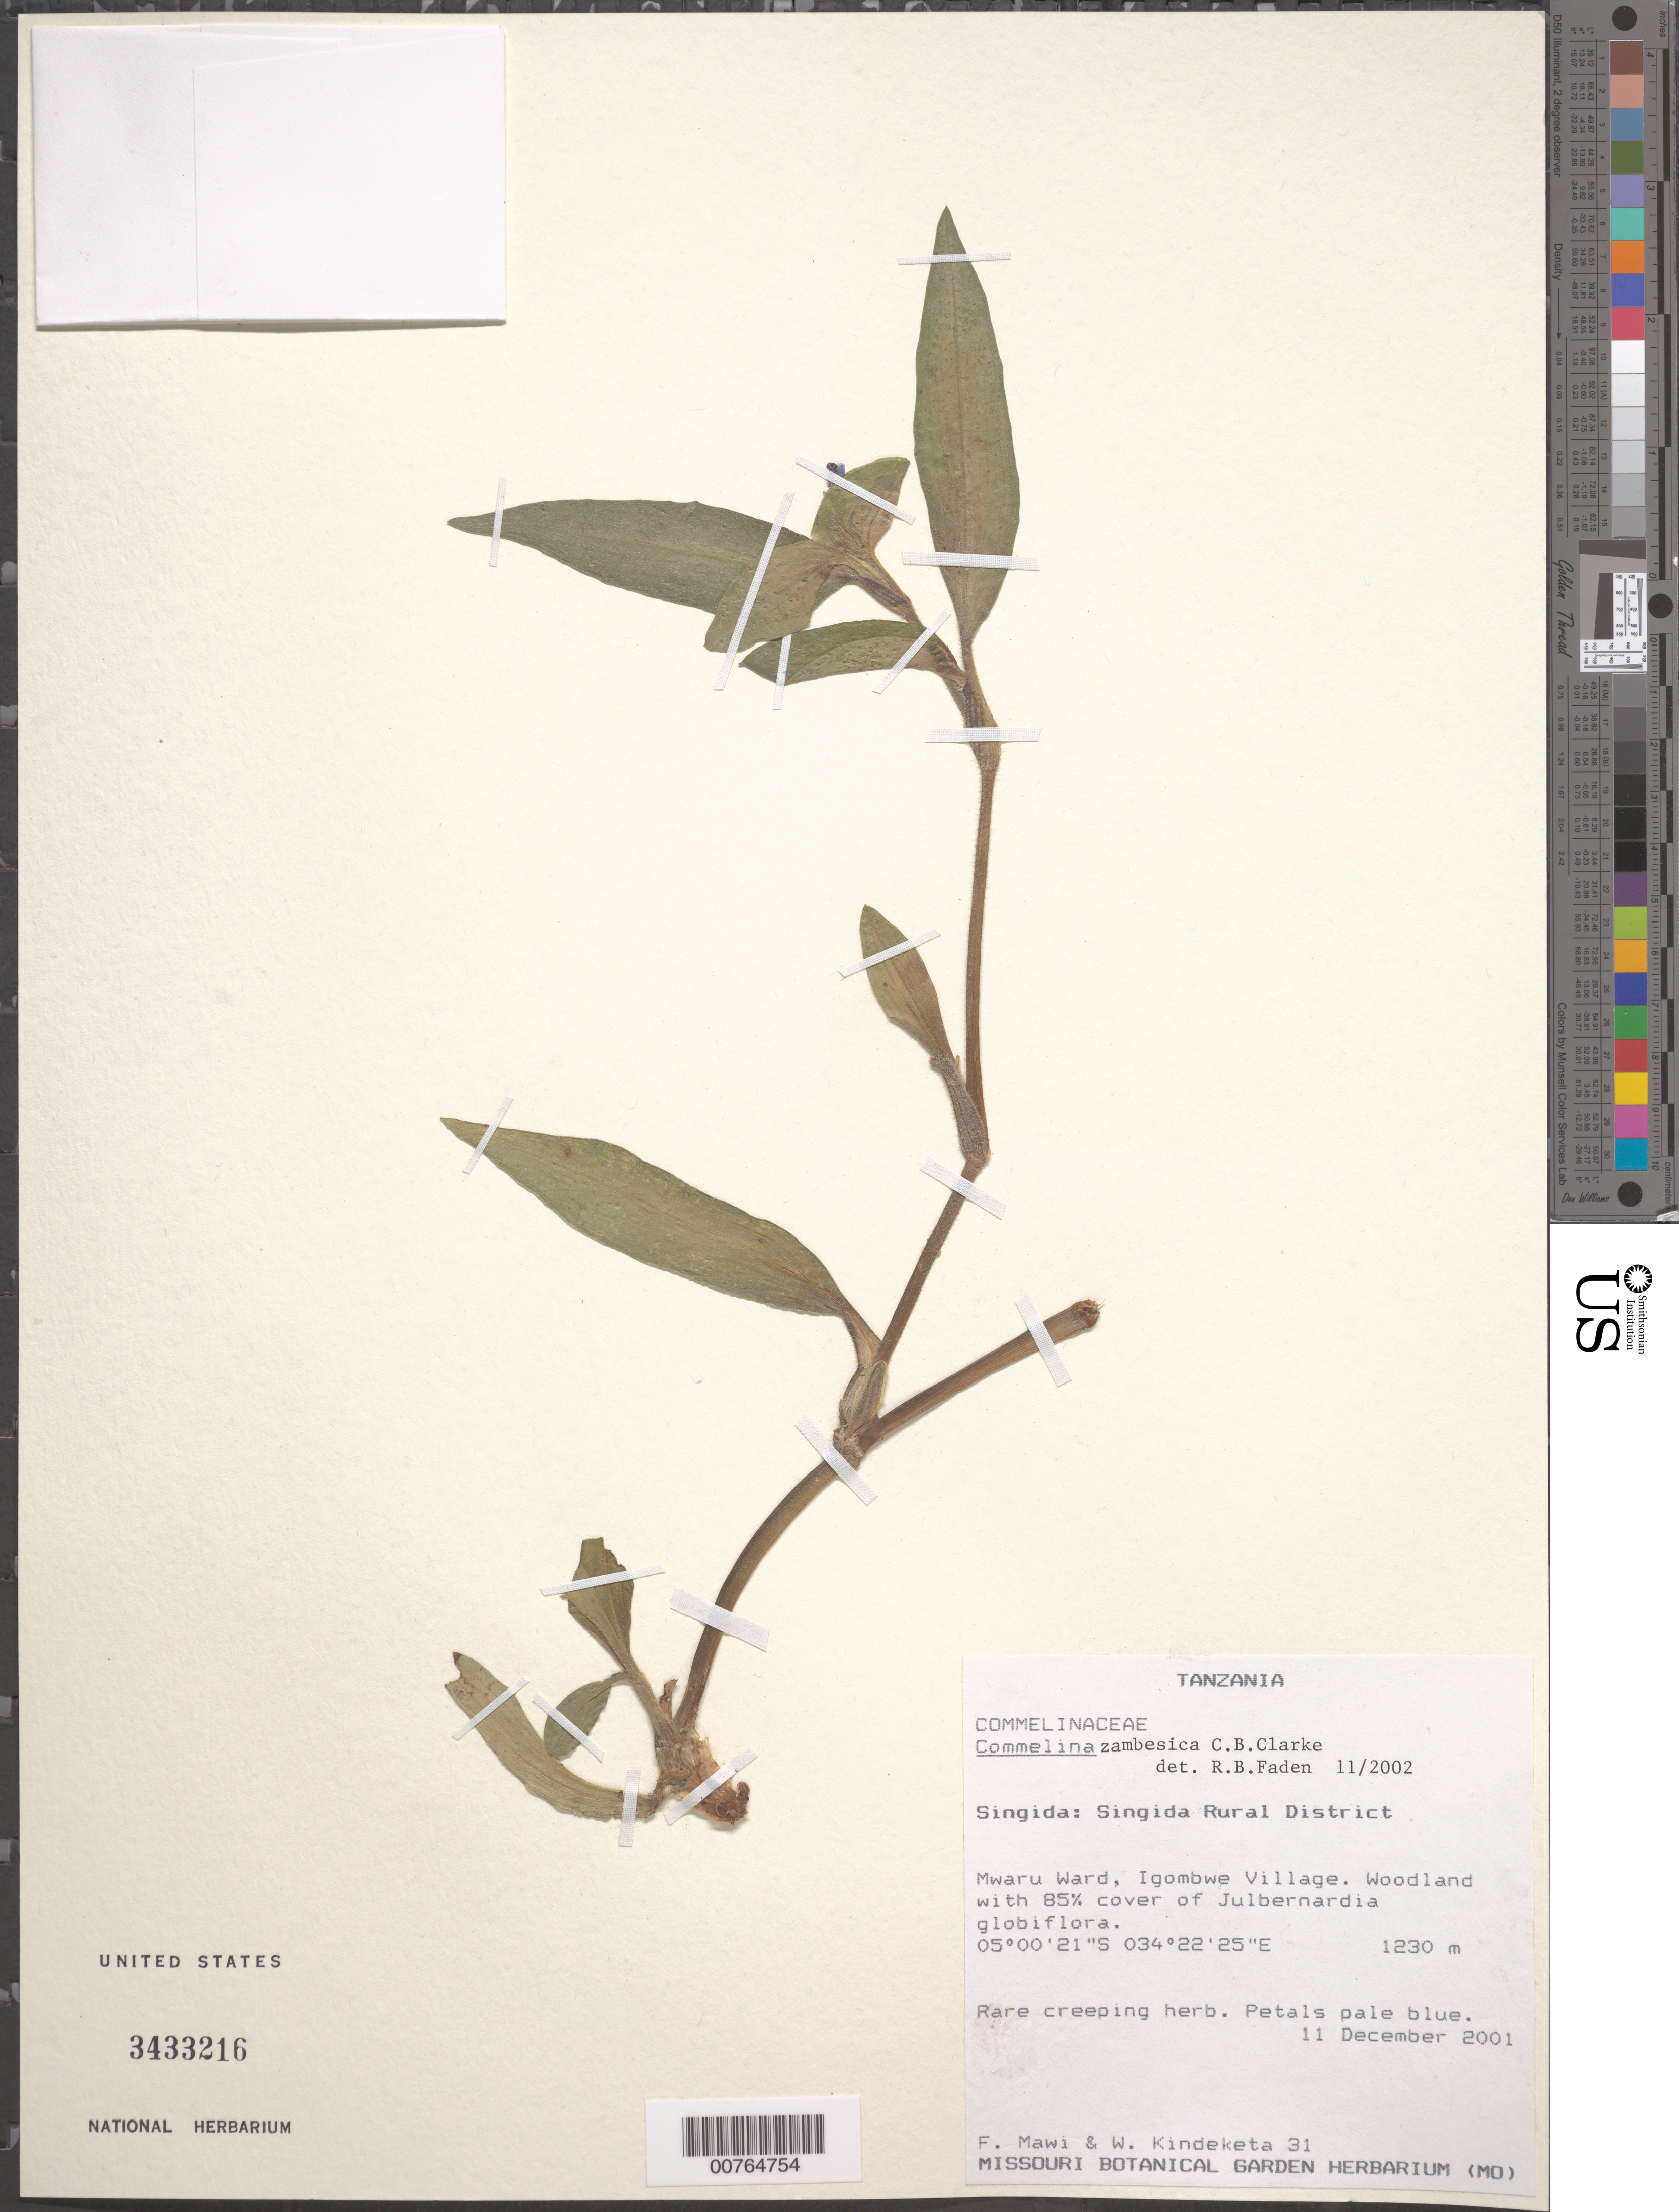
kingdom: Plantae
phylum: Tracheophyta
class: Liliopsida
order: Commelinales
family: Commelinaceae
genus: Commelina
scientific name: Commelina zambesica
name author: C.B. Clarke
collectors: F. Mawi & W. Kindeketa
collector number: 31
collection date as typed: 11 Dec 2001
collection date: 2001-12-11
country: Tanzania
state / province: Singida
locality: Mwaru Ward, Igombwe Village.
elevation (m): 1230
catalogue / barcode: US 3433216